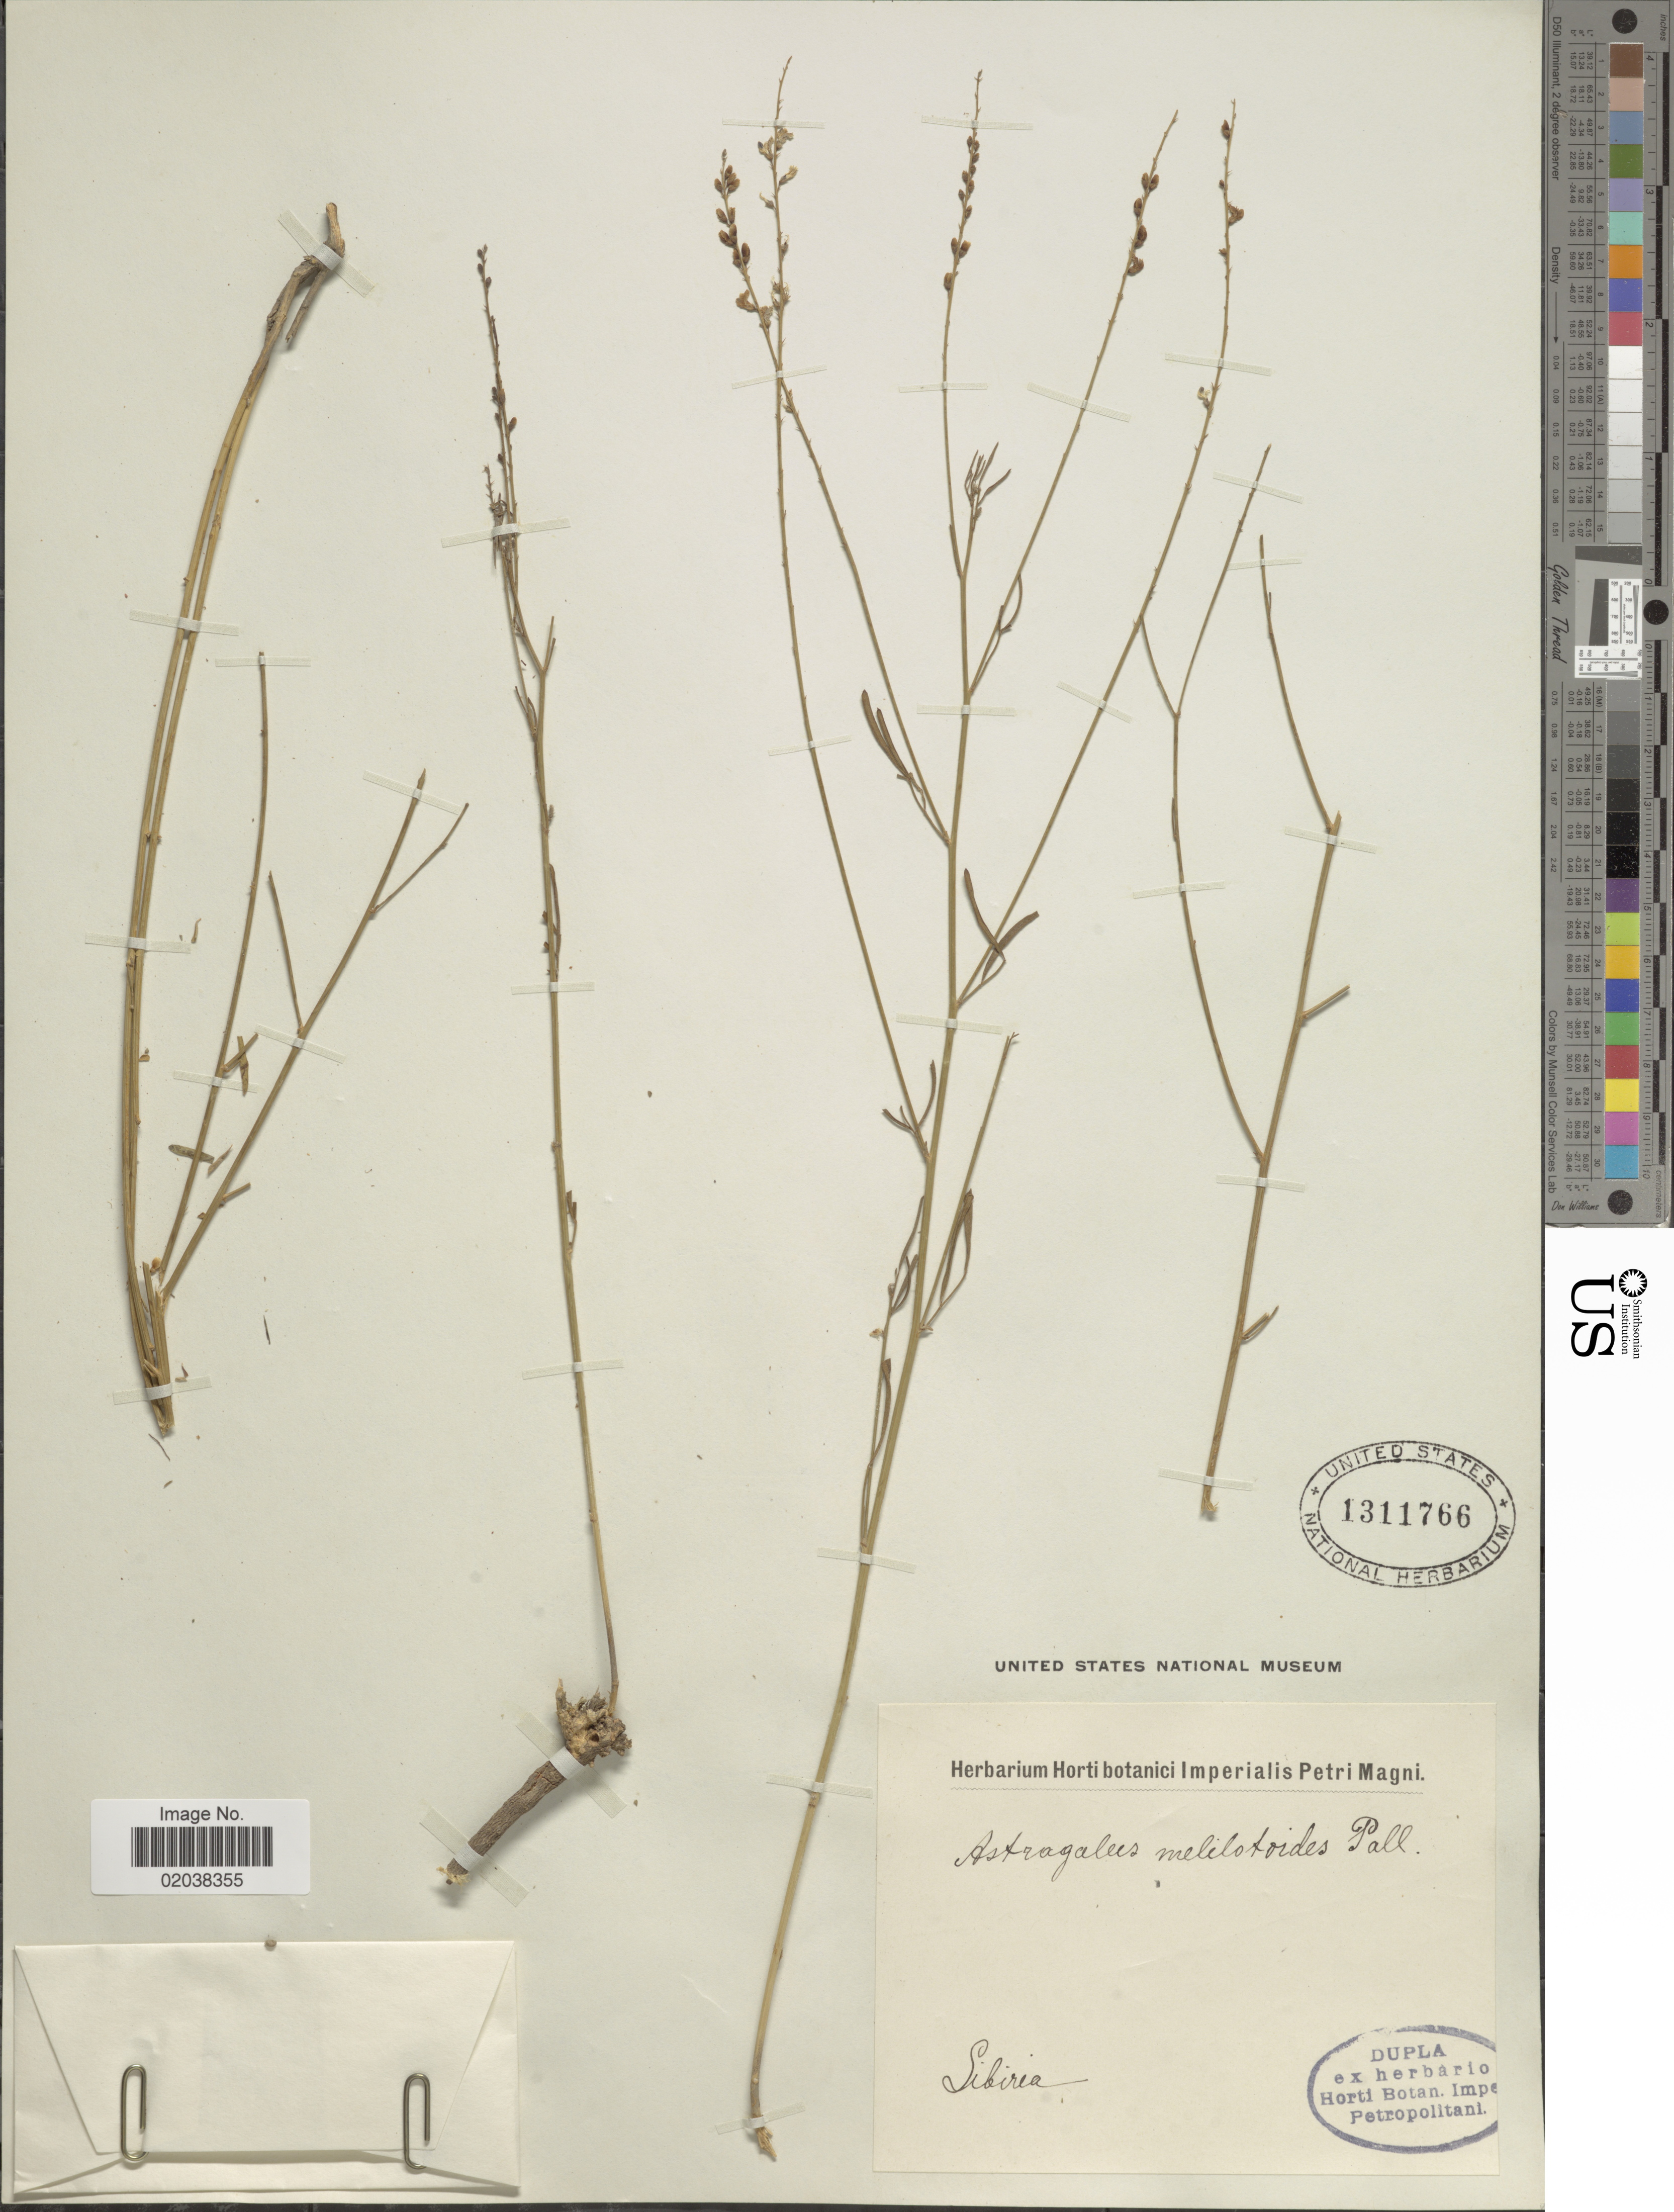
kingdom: Plantae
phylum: Tracheophyta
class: Magnoliopsida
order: Fabales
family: Fabaceae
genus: Astragalus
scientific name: Astragalus melilotoides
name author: Pall.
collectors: Ex herb. Horti Botanici Imperialis Petri Magni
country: Russian Federation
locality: Sibiria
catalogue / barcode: US 1311766